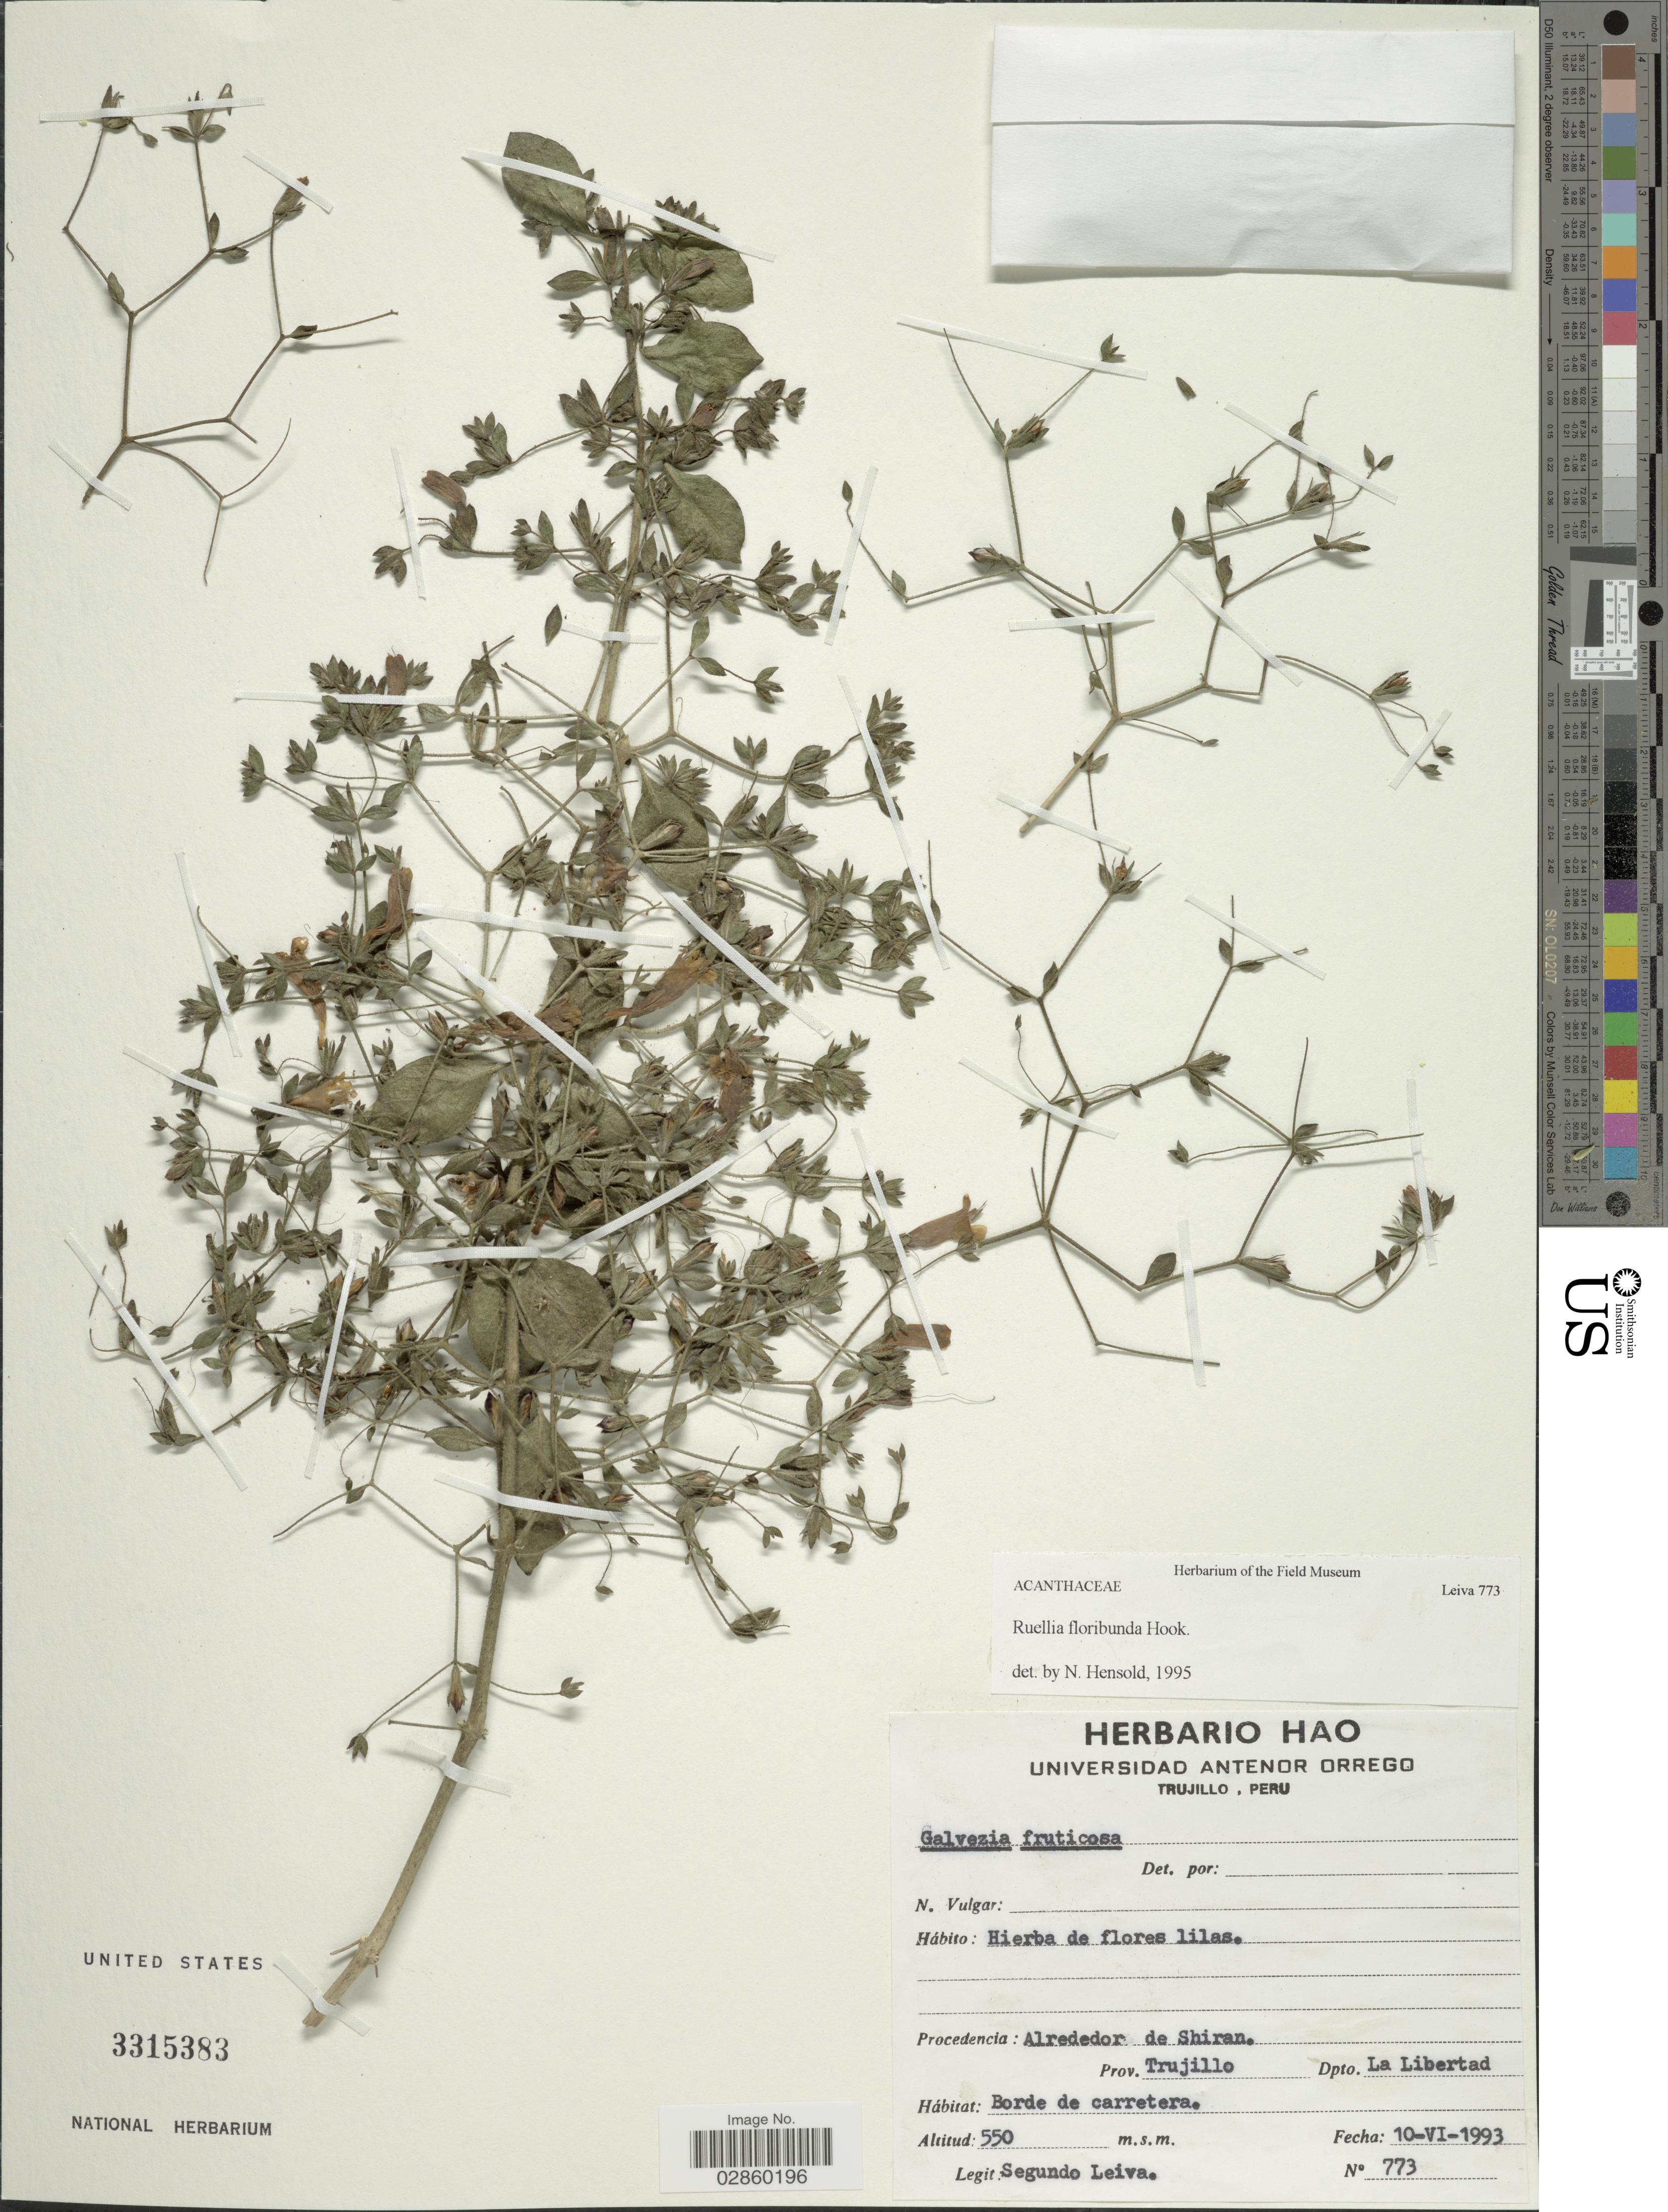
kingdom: Plantae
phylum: Tracheophyta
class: Magnoliopsida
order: Lamiales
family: Acanthaceae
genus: Ruellia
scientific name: Ruellia floribunda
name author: Hook.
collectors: S. Leiva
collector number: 773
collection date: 1993-06-10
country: Peru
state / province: La Libertad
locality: Procedencia Alrededor de Shiran, Prov. Trujillo, Dpto. La Libertad.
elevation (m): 550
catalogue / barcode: US 3315383